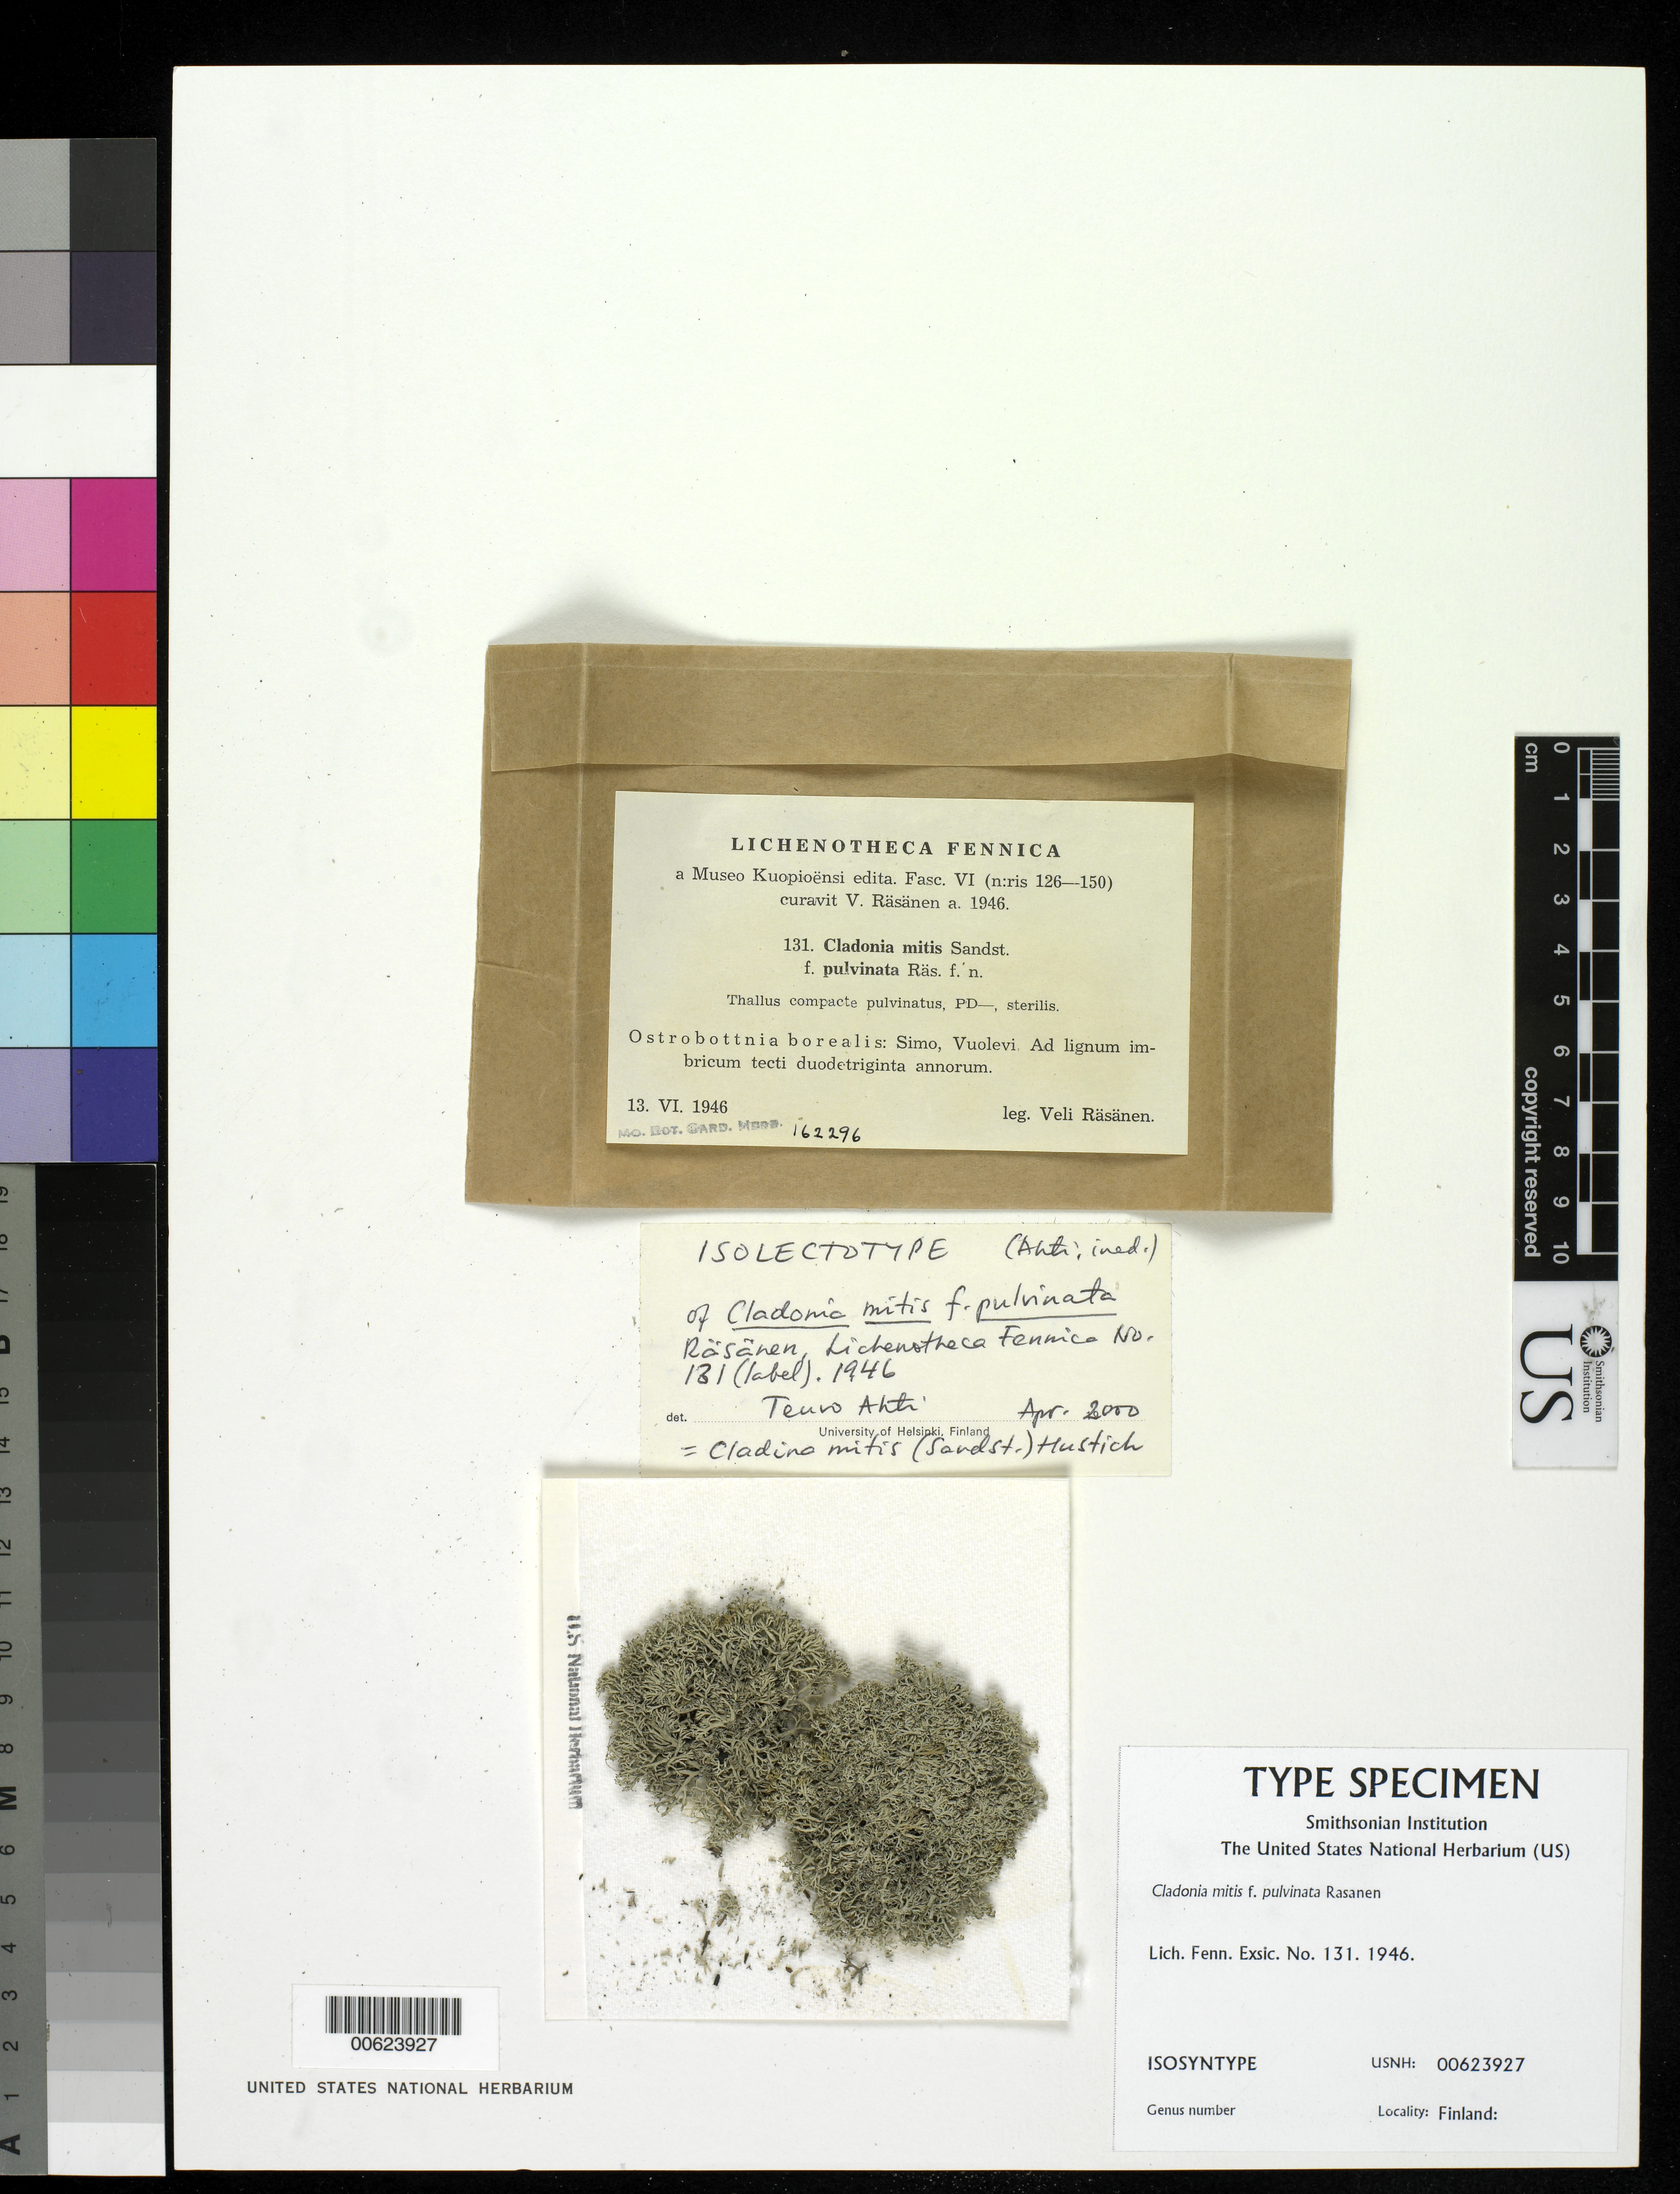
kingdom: Fungi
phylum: Ascomycota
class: Lecanoromycetes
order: Lecanorales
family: Cladoniaceae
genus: Cladonia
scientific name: Cladonia mitis f. pulvinata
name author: Räsänen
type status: Isosyntype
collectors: V. Rasanen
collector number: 131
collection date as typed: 13 Jun 1946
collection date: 1946-06-13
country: Finland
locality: Ostrobottnia borealis, Simo, Vuolevi. [N Ostrobothnia (Pohjanmaa or Österbotten), Simo, Vuolevi.]